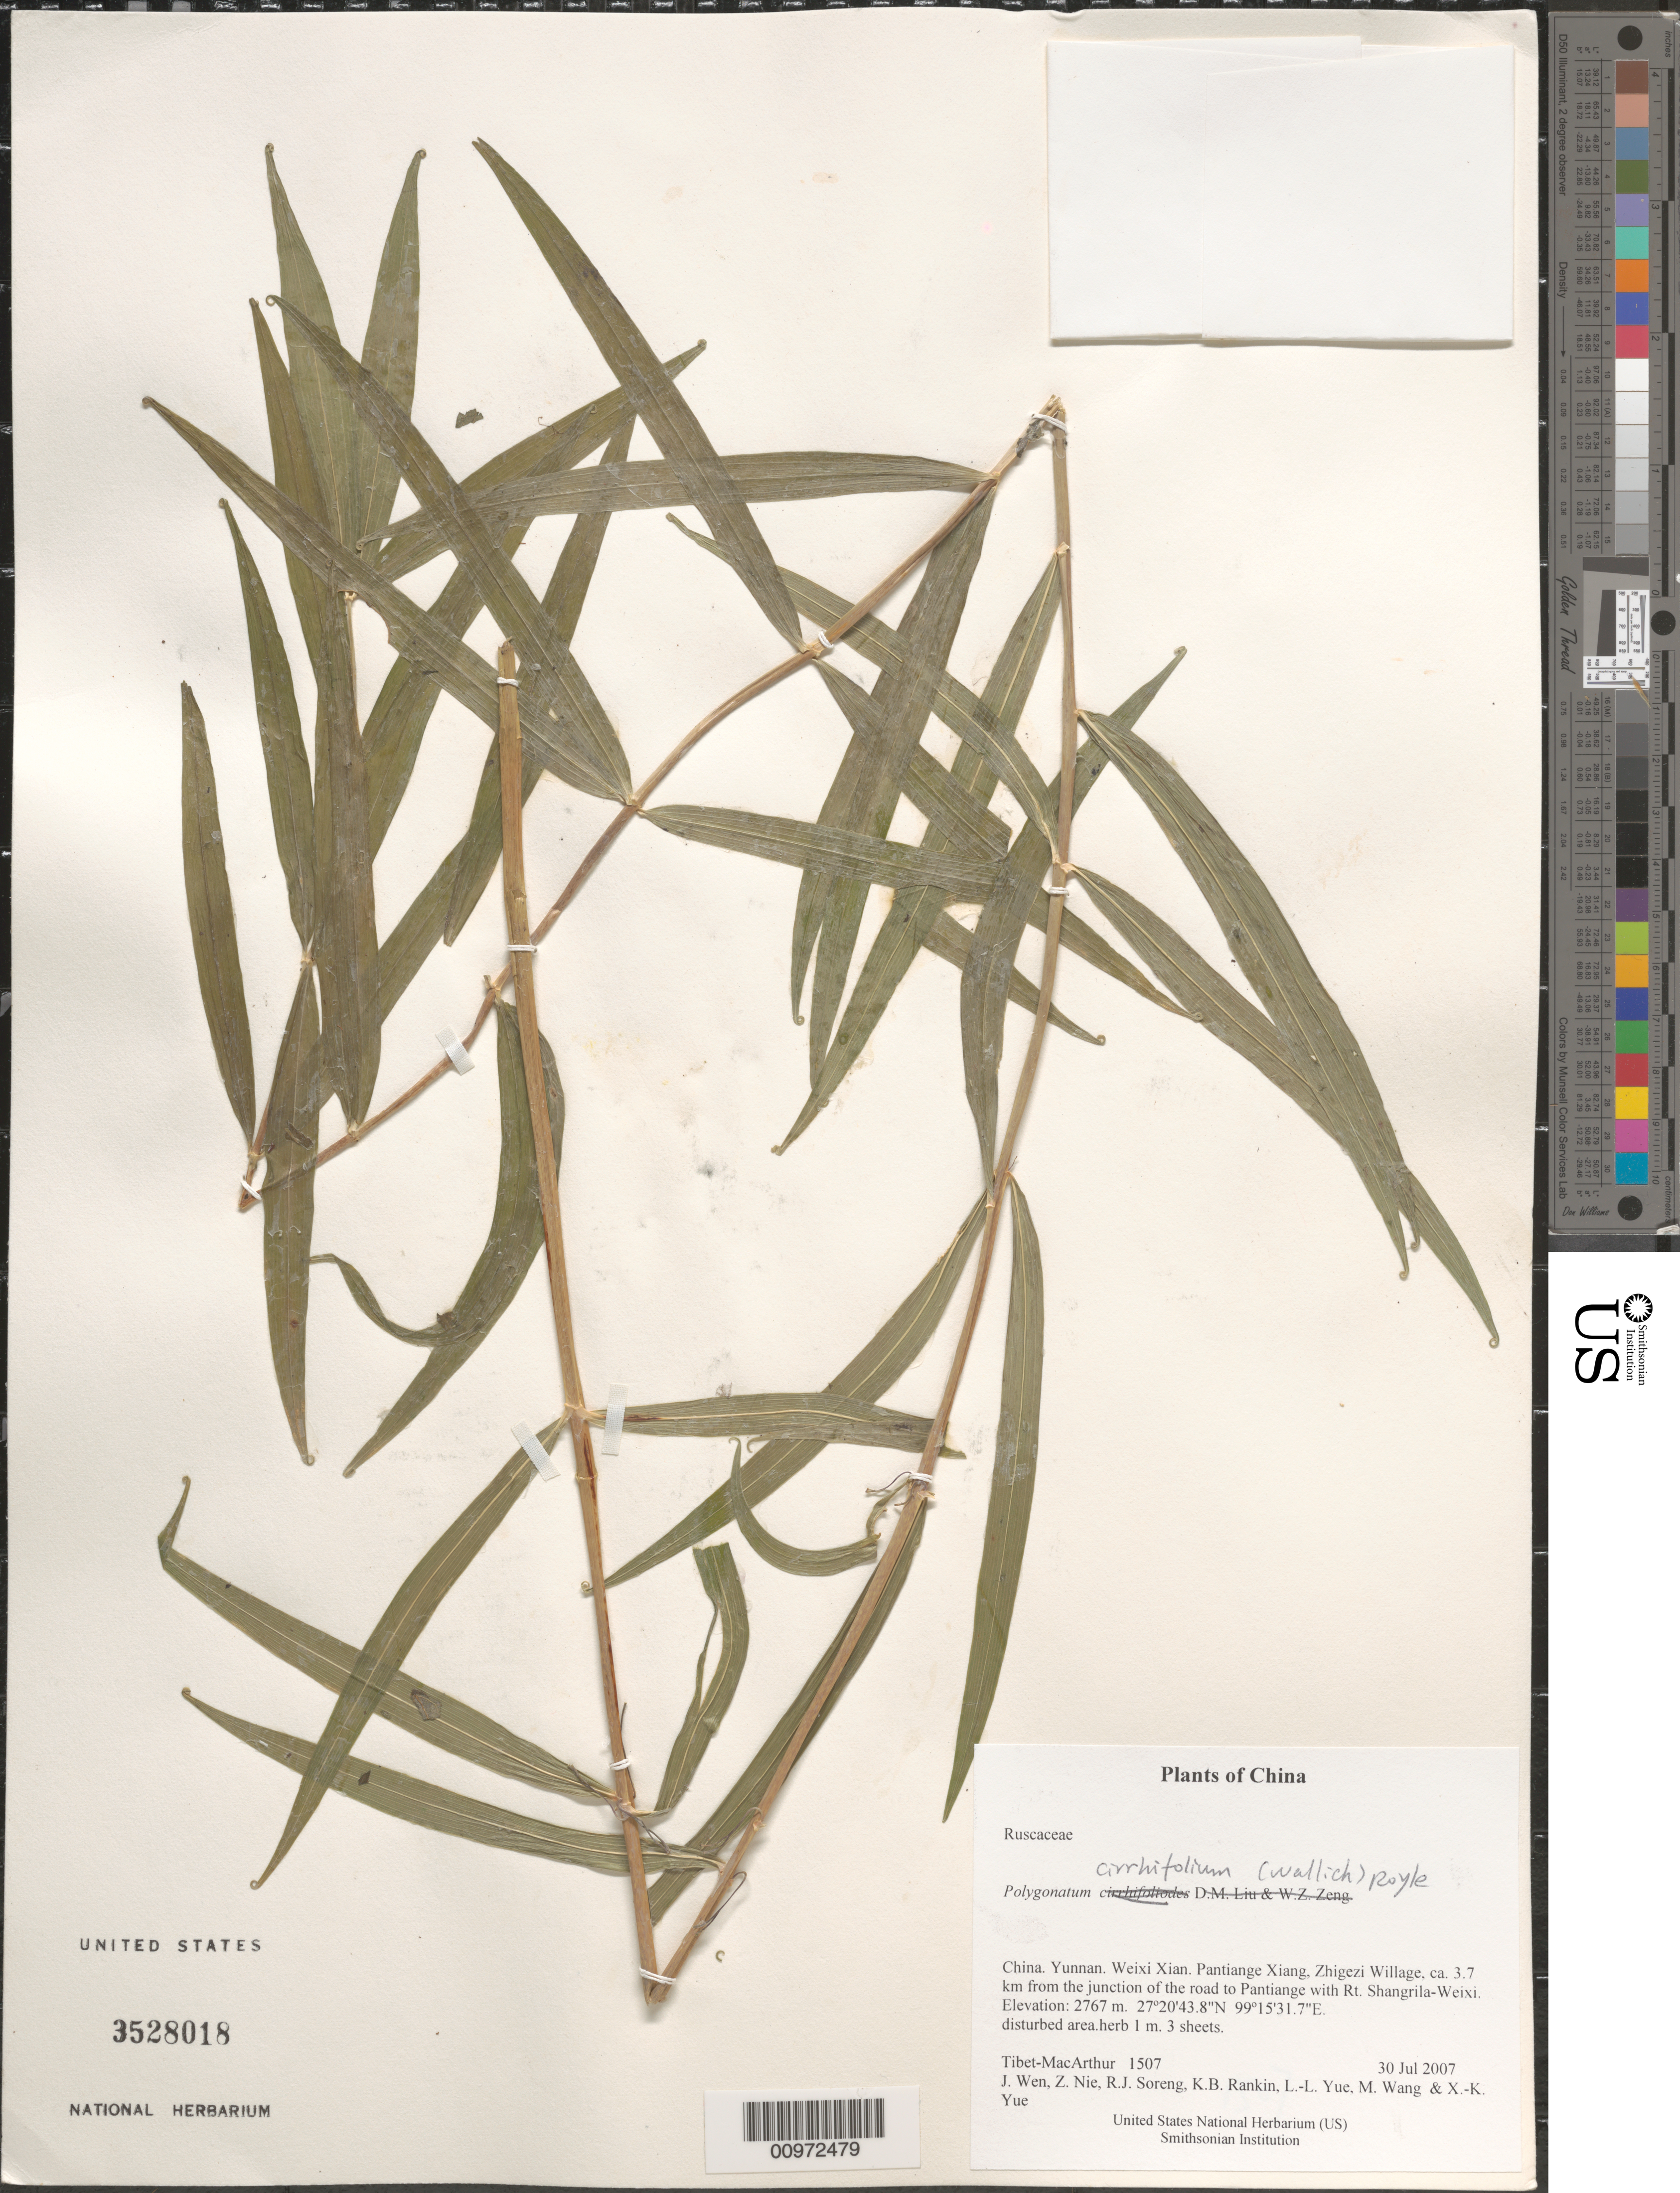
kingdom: Plantae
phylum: Tracheophyta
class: Liliopsida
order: Asparagales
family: Asparagaceae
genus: Polygonatum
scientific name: Polygonatum cirrhifoliodes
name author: D.M. Liu & W.Z. Zeng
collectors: Tibet-MacArthur, J. Wen, Z. Nie, R. J. Soreng, K. Rankin, L. Yue, M. Wang & X. Yue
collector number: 1507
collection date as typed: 30 Jul 2007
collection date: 2007-07-30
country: China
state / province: Yunnan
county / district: Weixi Xian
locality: Pantiange Xiang, Zhigezi Willage, ca. 3.7 km from the junction of the road to Pantiange with Rt. Shangrila-Weixi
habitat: disturbed area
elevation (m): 2767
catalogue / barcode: US 3528018